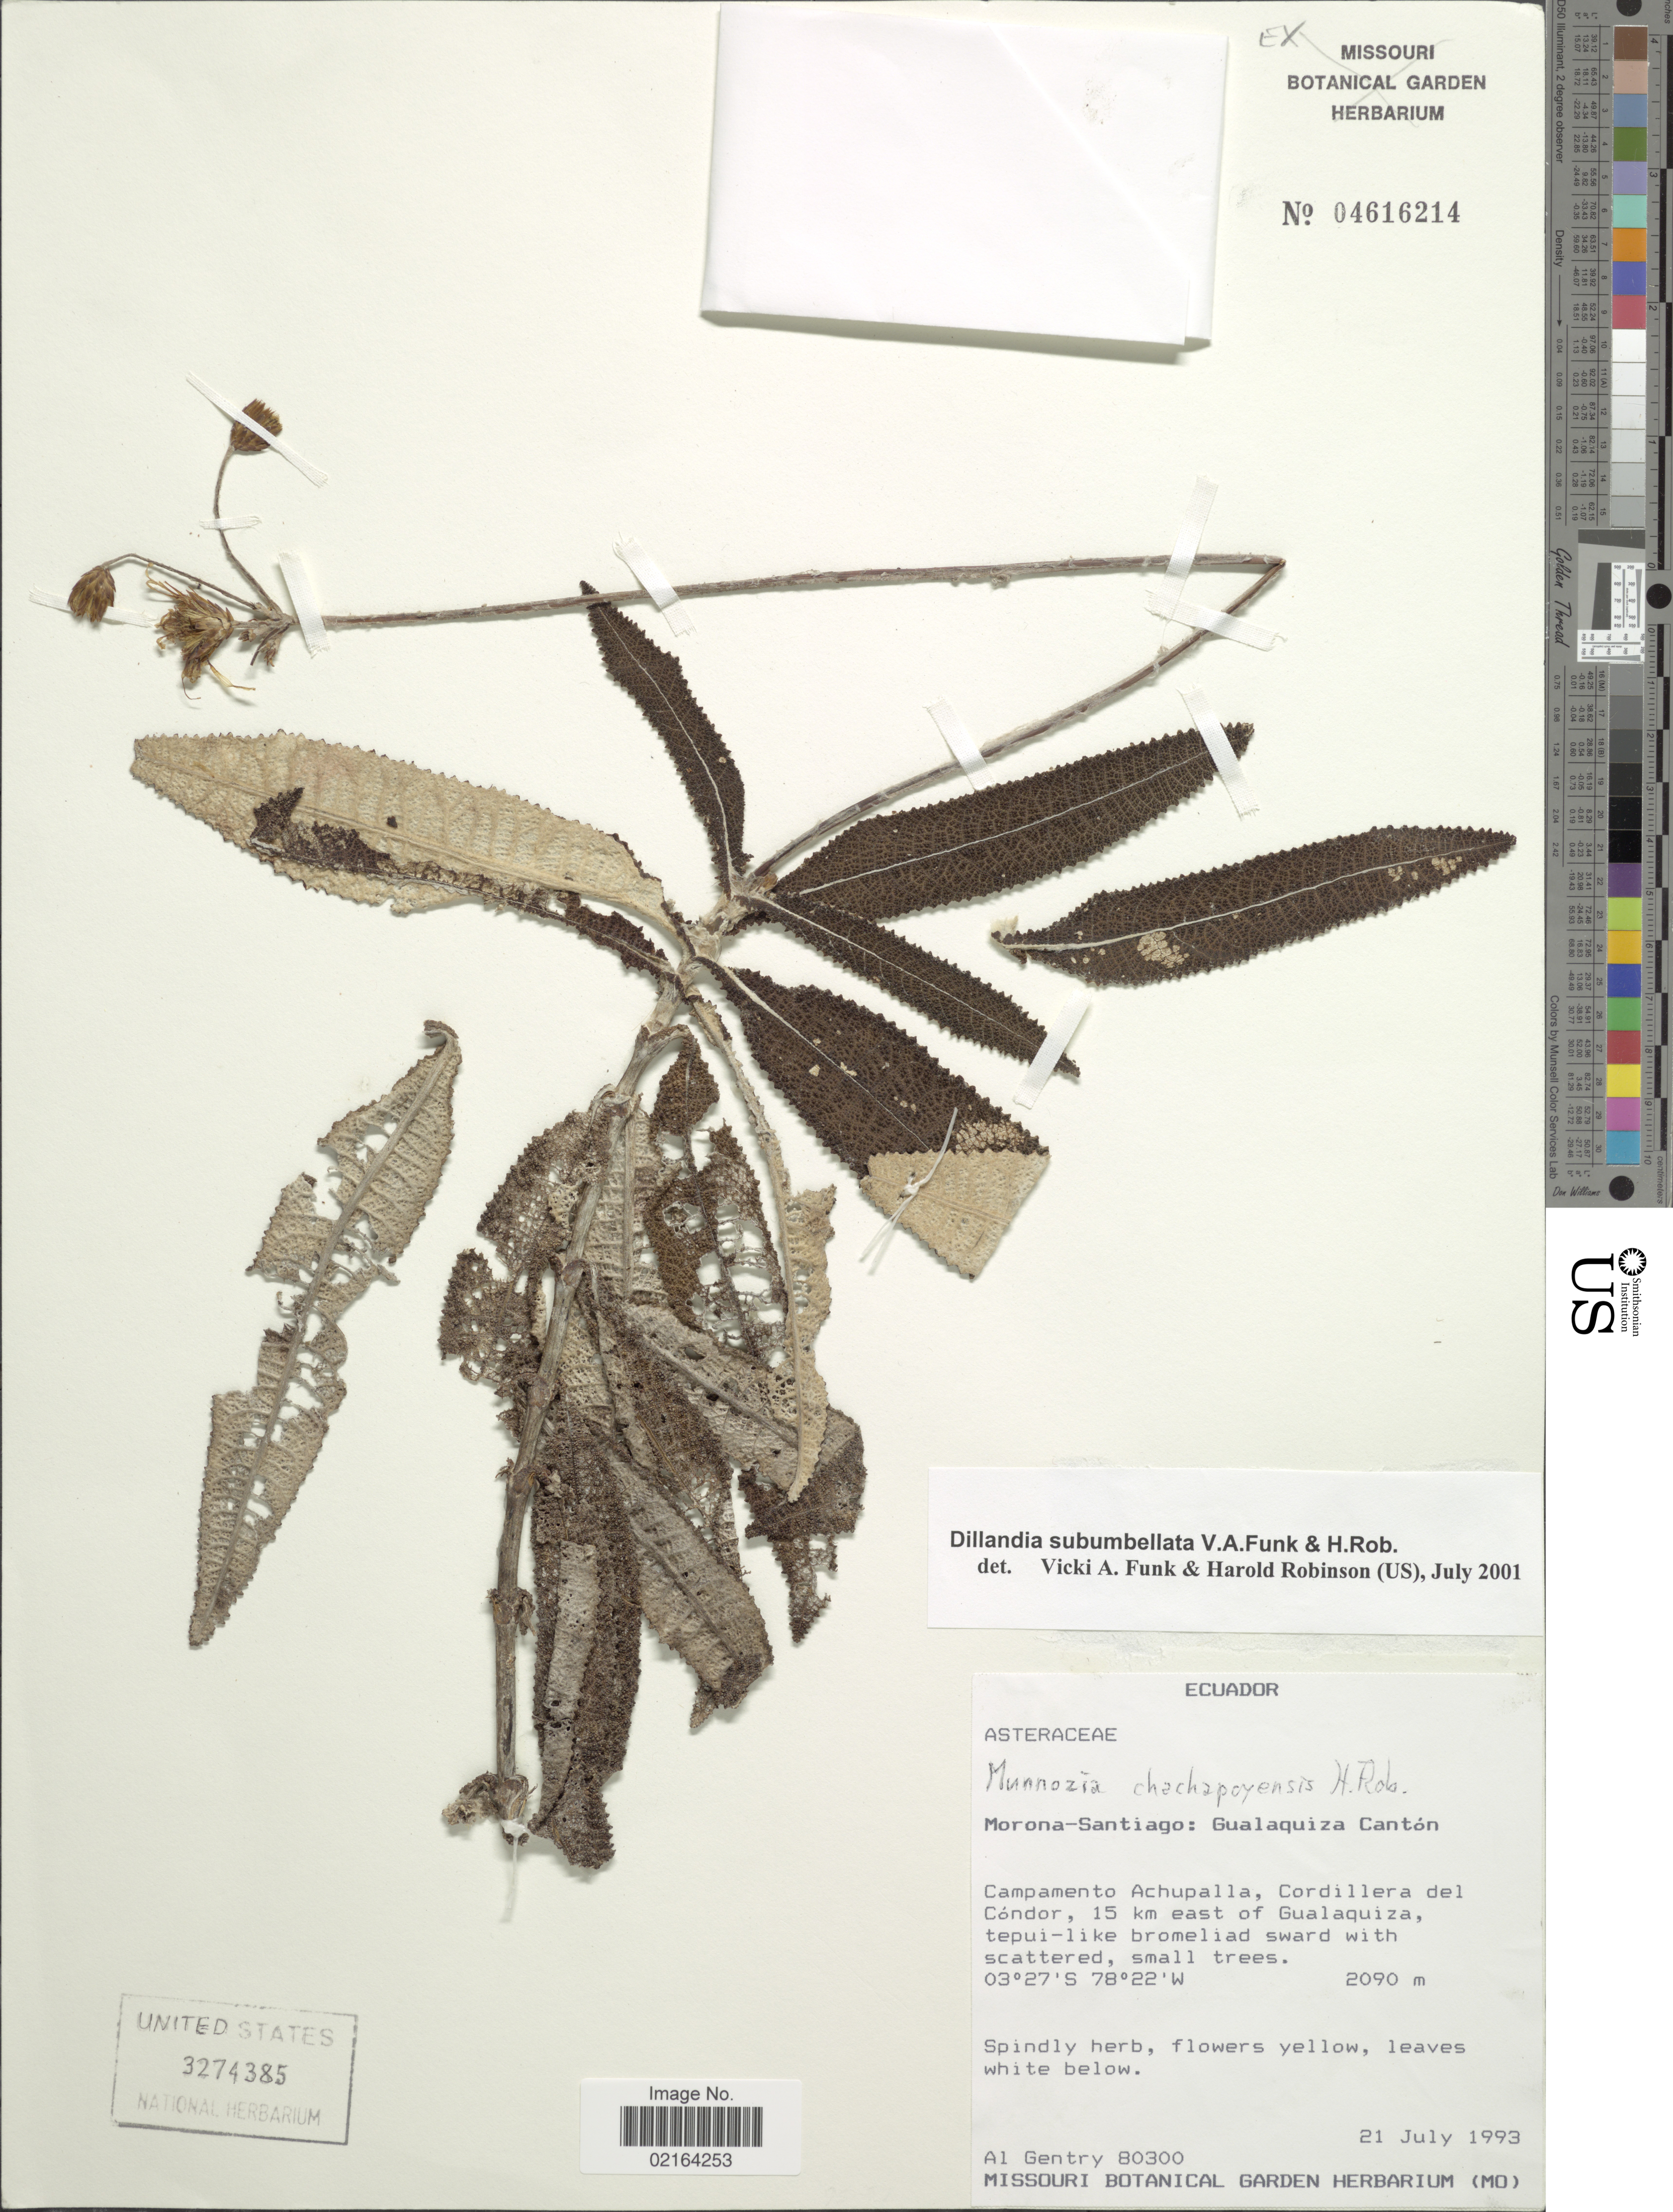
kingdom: Plantae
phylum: Tracheophyta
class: Magnoliopsida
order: Asterales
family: Asteraceae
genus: Dillandia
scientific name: Dillandia subumbellata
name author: V.A. Funk & H. Rob.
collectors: A. H. Gentry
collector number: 80300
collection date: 1993-07-21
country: Ecuador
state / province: Morona-Santiago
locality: Morona-Santiago: Gualaquiza Canton, Campamento Achupalla, Cordillera del Condor, 15 km east of Gualaquiza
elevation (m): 2090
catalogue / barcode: US 3274385